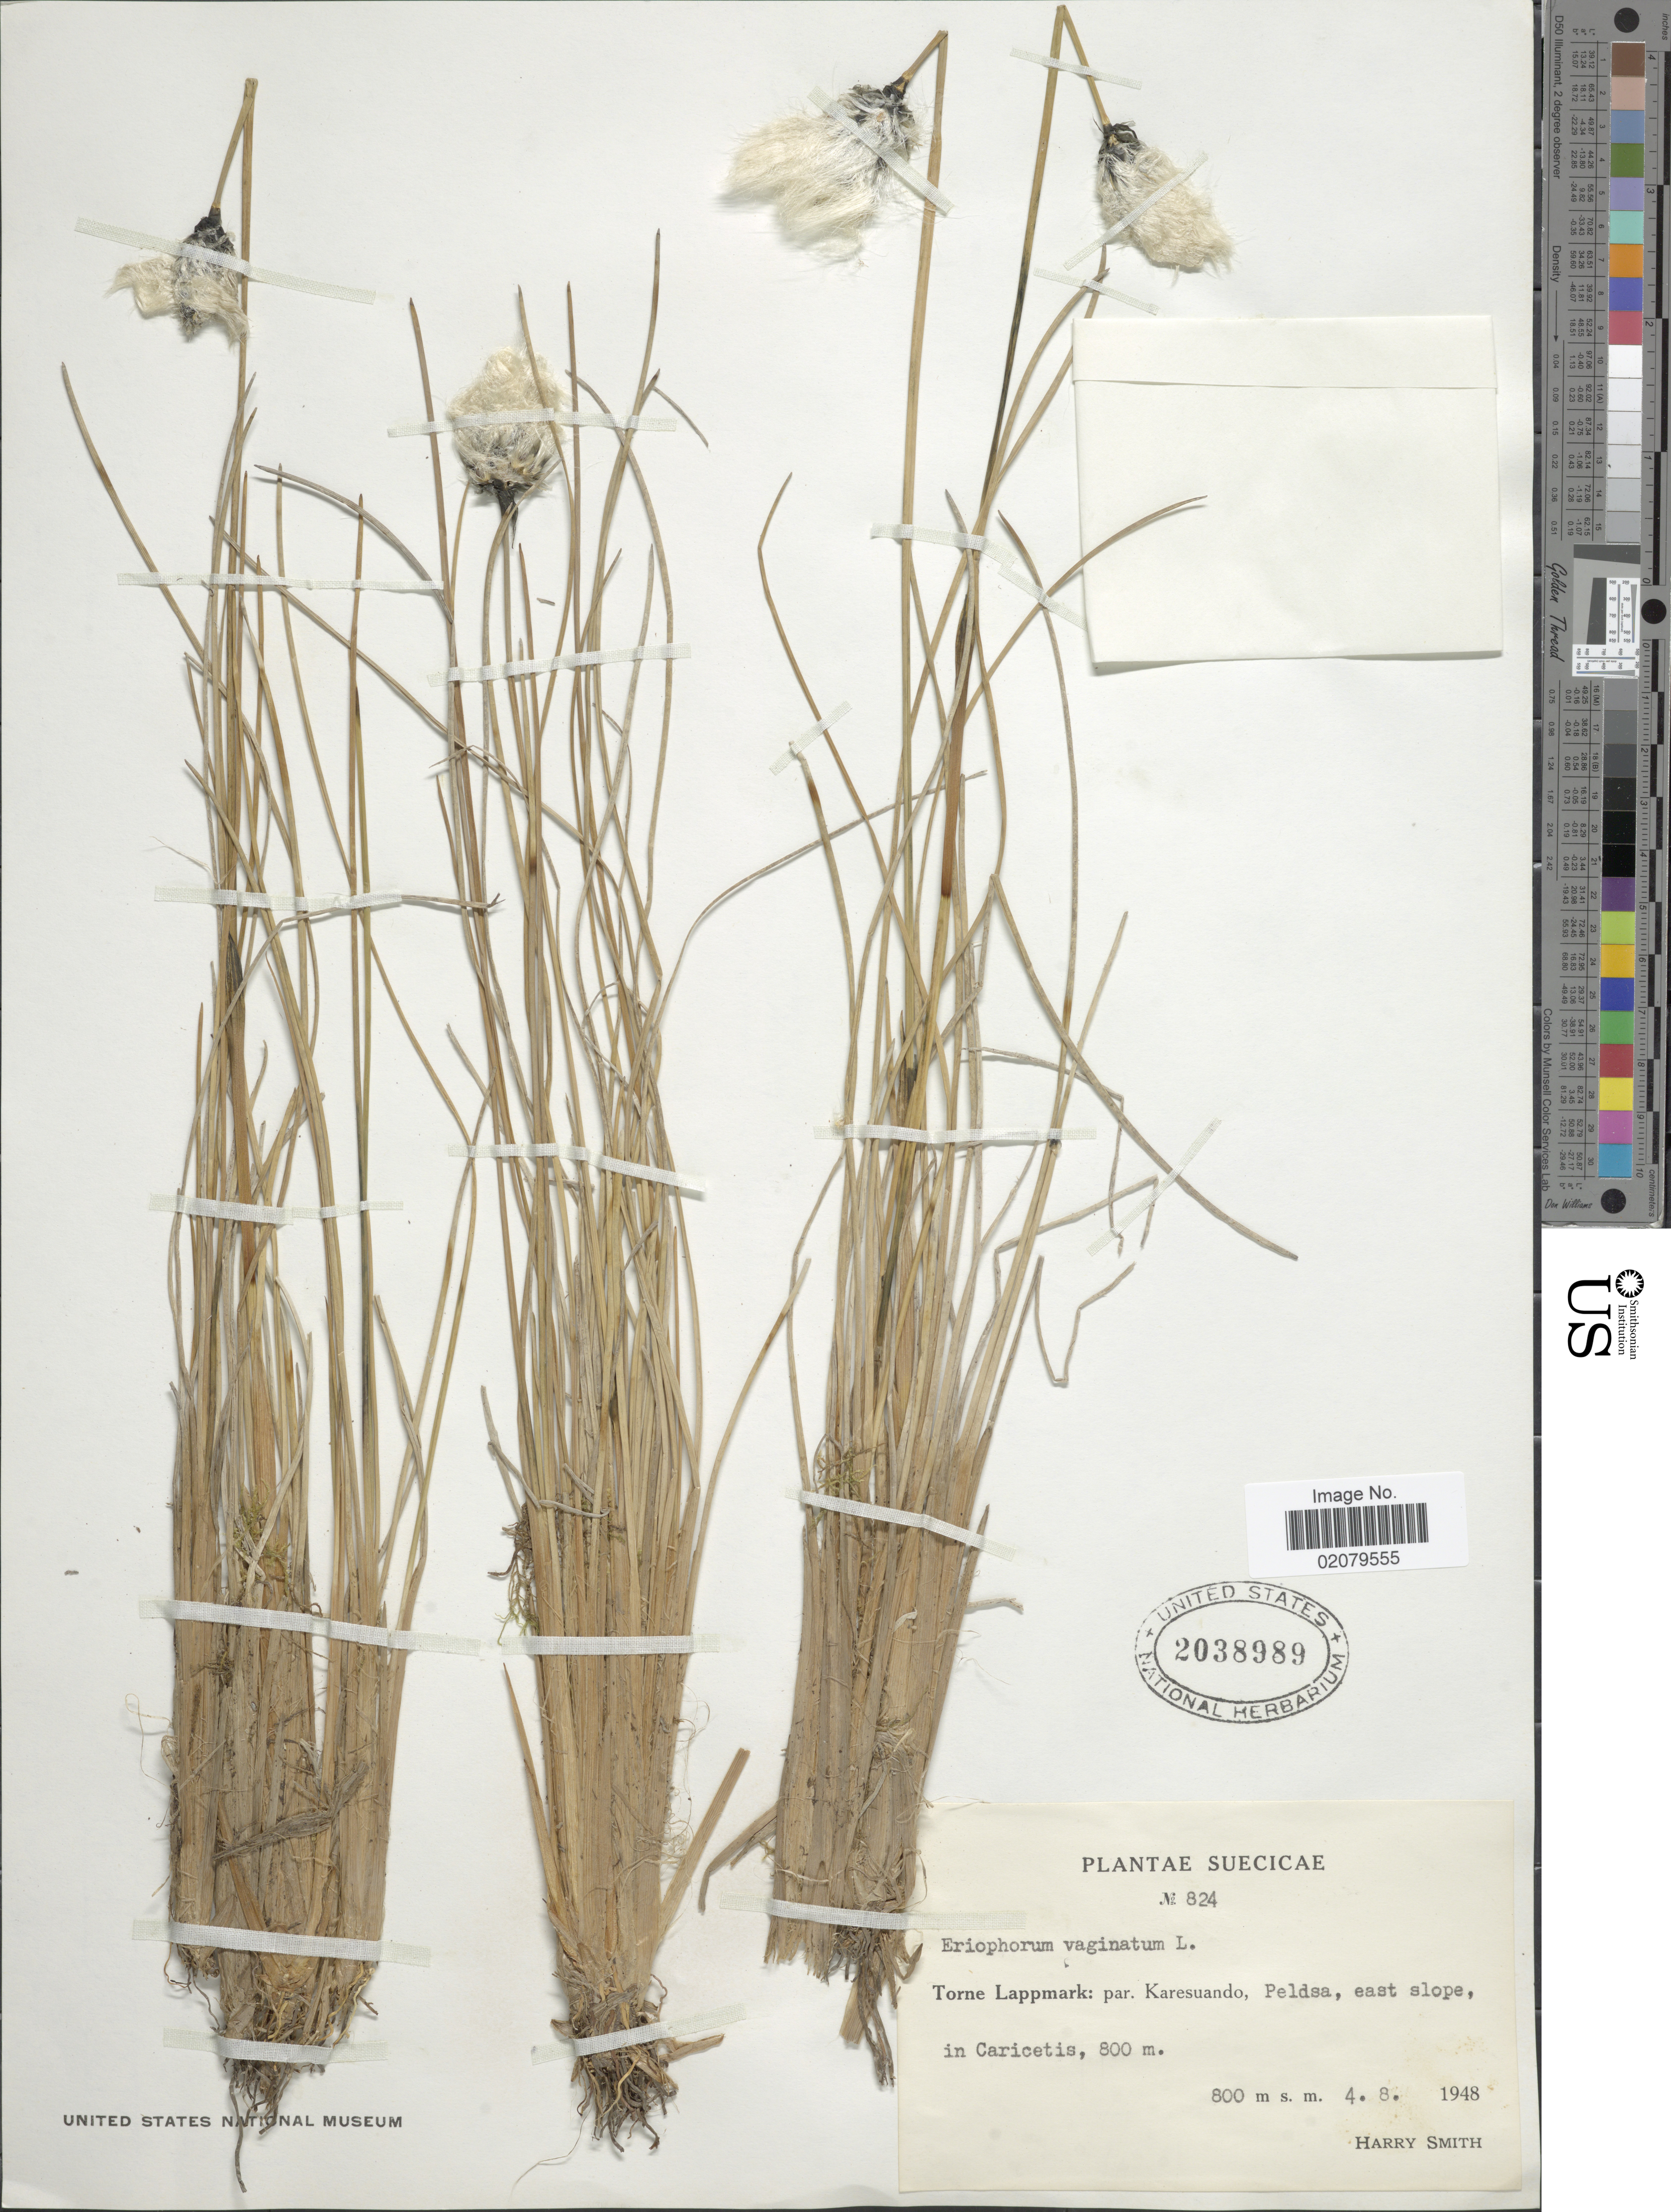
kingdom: Plantae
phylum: Tracheophyta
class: Liliopsida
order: Poales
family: Cyperaceae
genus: Eriophorum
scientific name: Eriophorum vaginatum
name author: L.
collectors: H. Smith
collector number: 824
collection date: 1948-08-04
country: Sweden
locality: Torne Lappmark: par Karesuando, Peldsa, east slope, in Caricetis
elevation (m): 800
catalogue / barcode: US 2038989